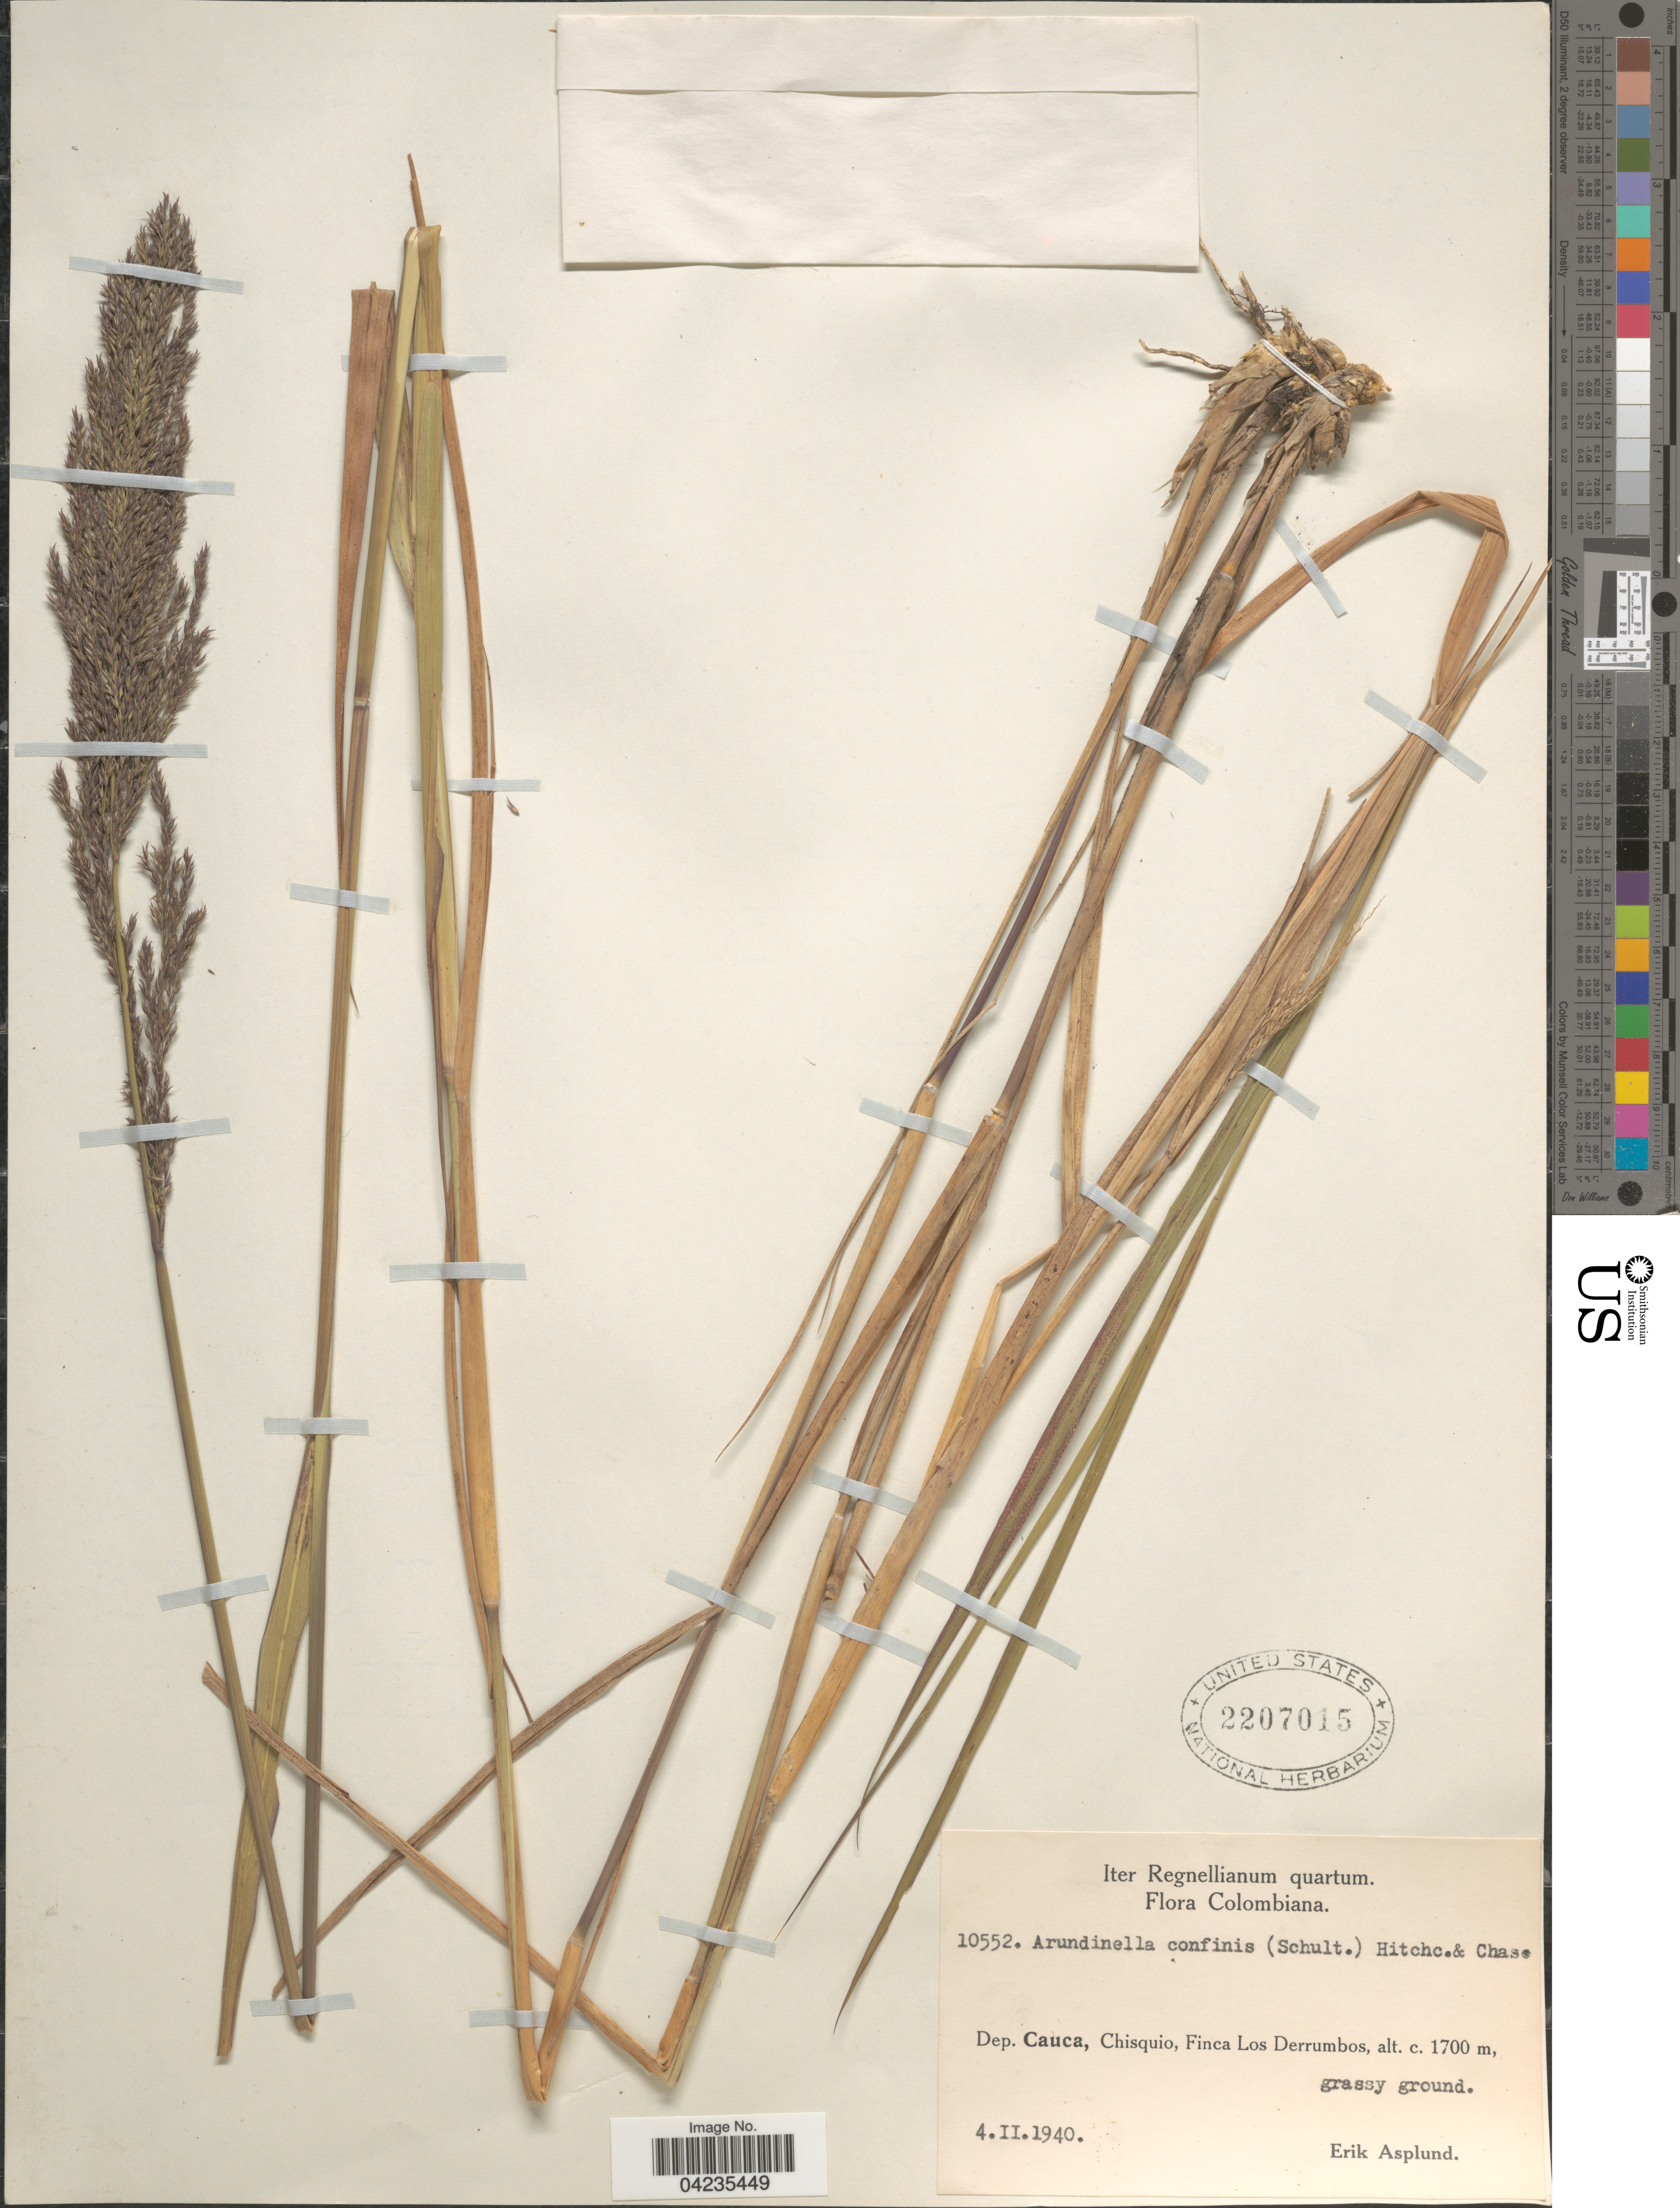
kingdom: Plantae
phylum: Tracheophyta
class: Liliopsida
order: Poales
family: Poaceae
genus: Arundinella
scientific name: Arundinella hispida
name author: (Humb. & Bonpl. ex Willd.) Kuntze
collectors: E. Asplund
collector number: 10552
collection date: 1940-02-04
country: Colombia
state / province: Cauca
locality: Iter Regnellianum quartum. Dep. Cauca, Chisquio, Finca Los Derrumbos.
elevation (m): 1700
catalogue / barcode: US 2207015